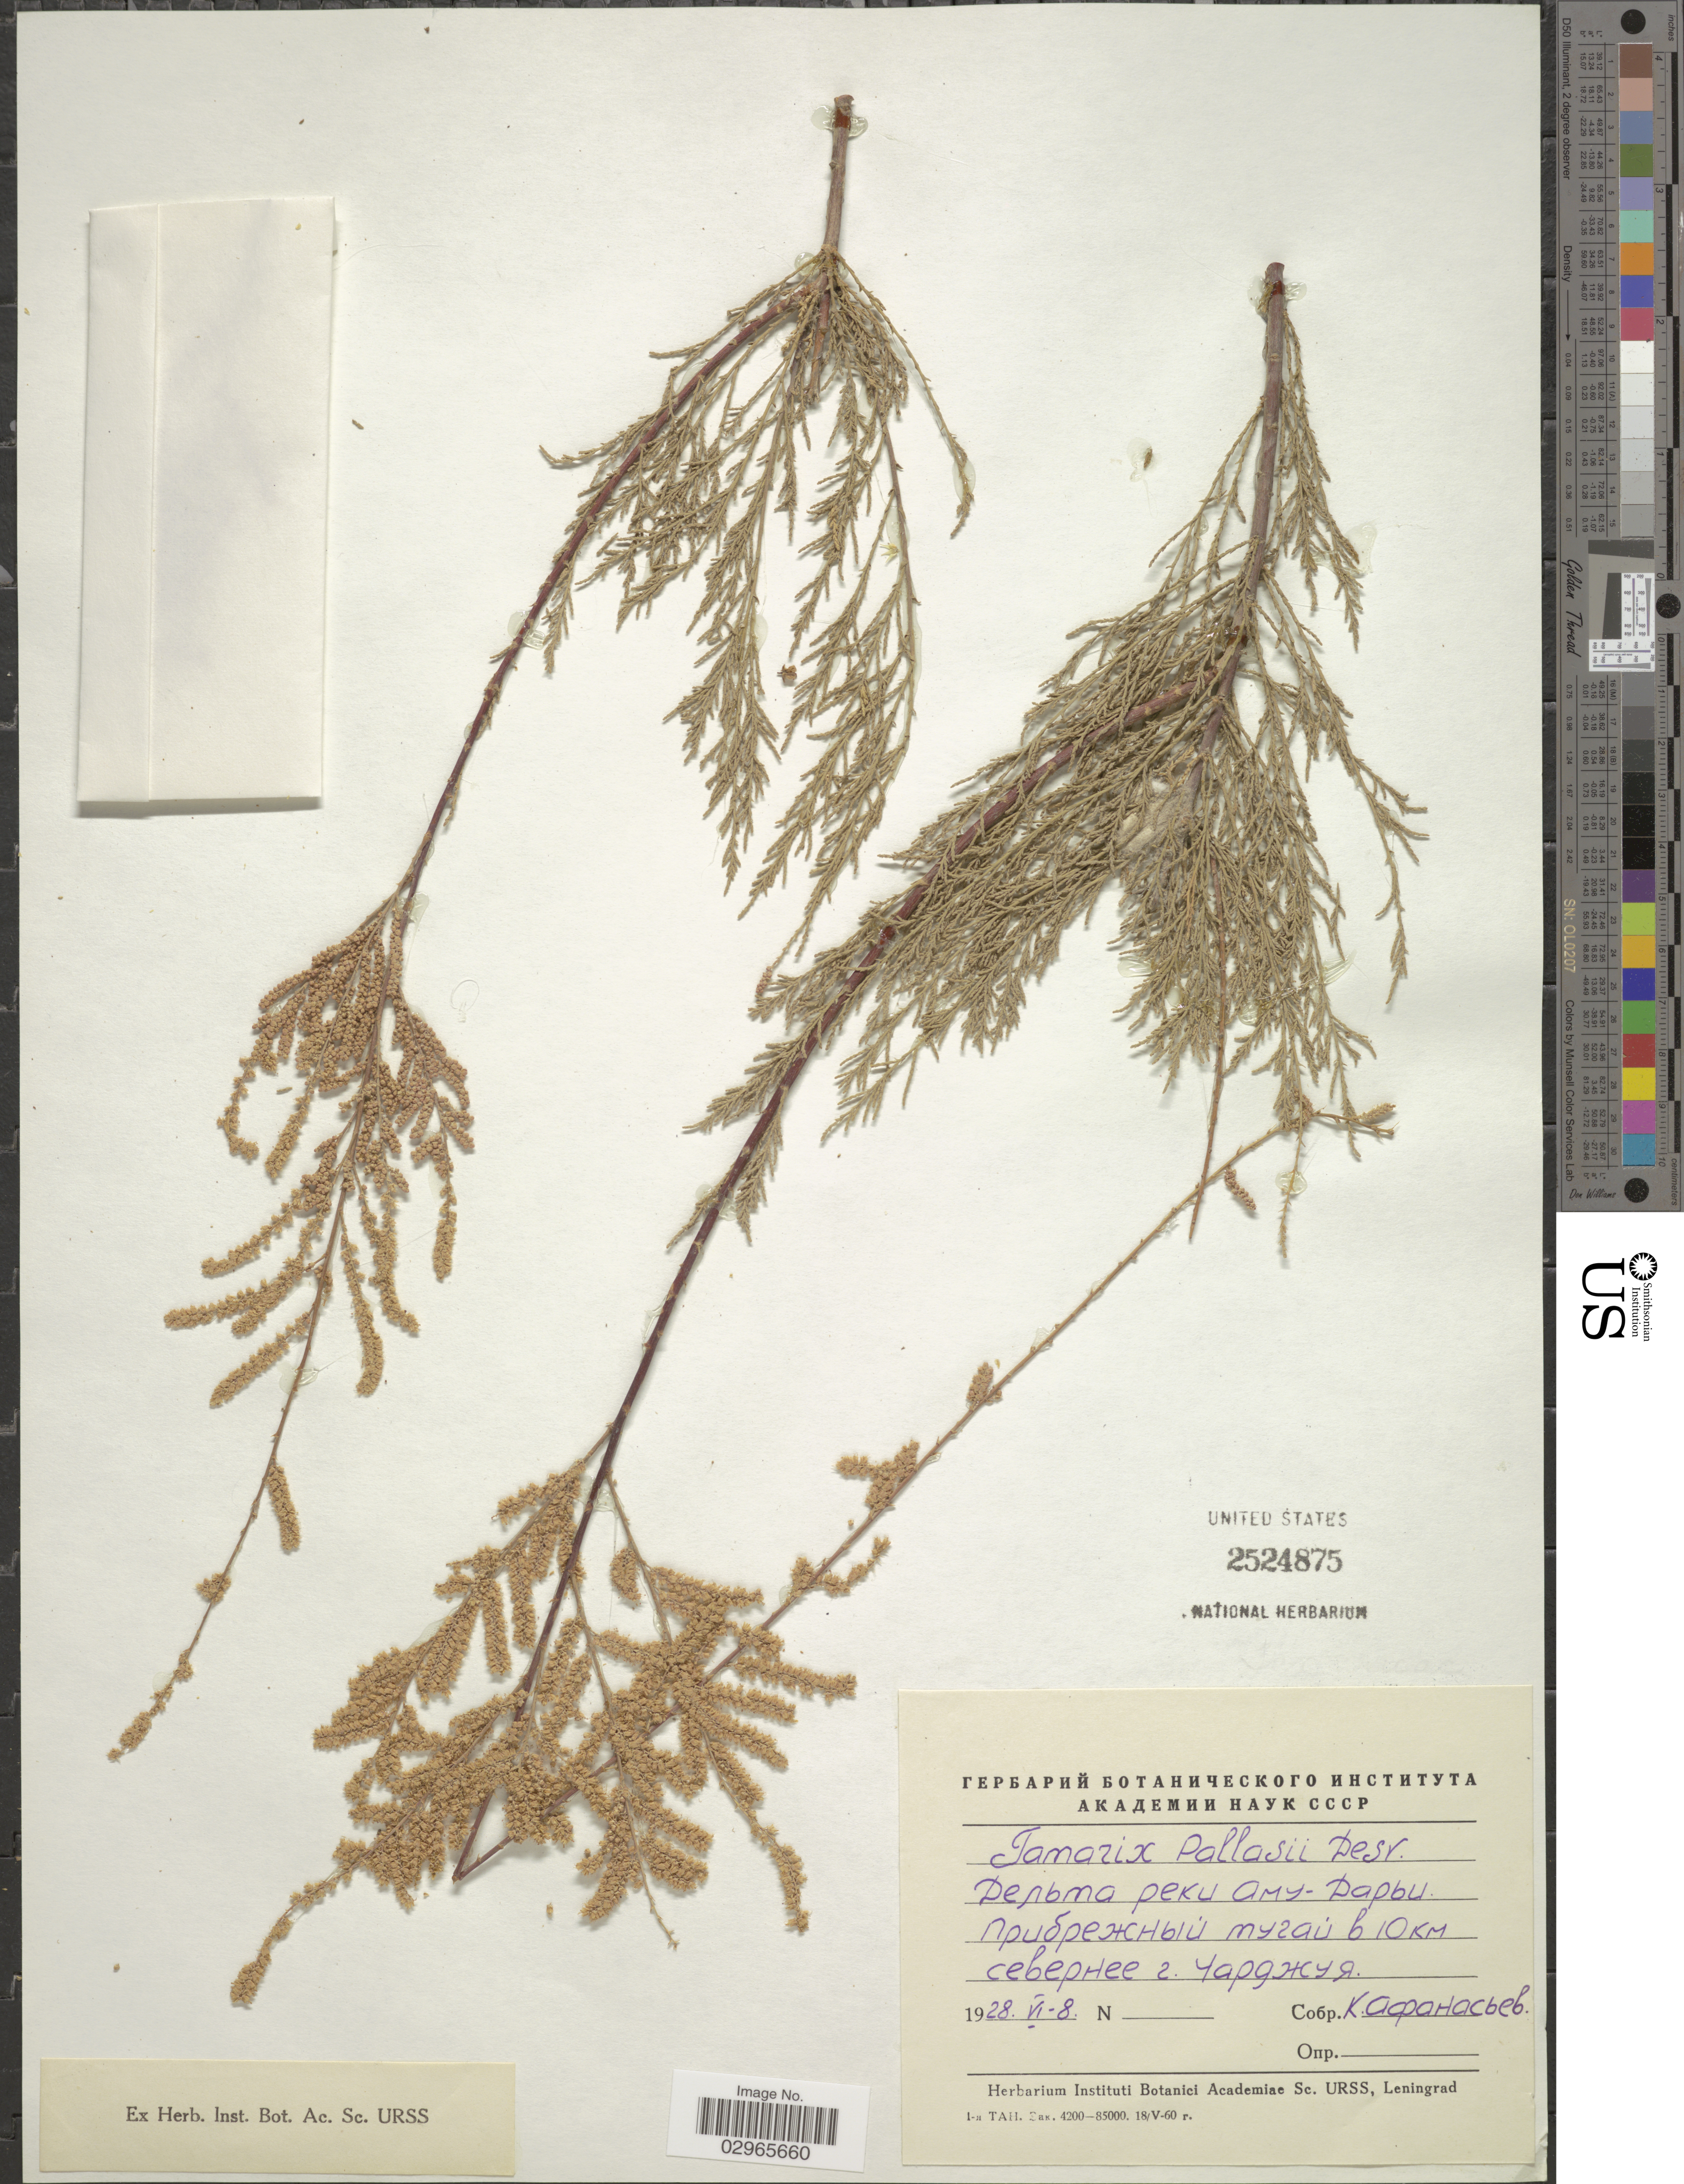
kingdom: Plantae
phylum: Tracheophyta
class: Magnoliopsida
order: Caryophyllales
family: Tamaricaceae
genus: Tamarix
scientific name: Tamarix pallasii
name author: Desv.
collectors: K. Afanacev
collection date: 1928-06-08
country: Turkmenistan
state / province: Lebap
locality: Amu Darya River, 10 km N from Chardzhou (now Turkmenabat)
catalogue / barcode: US 2524875